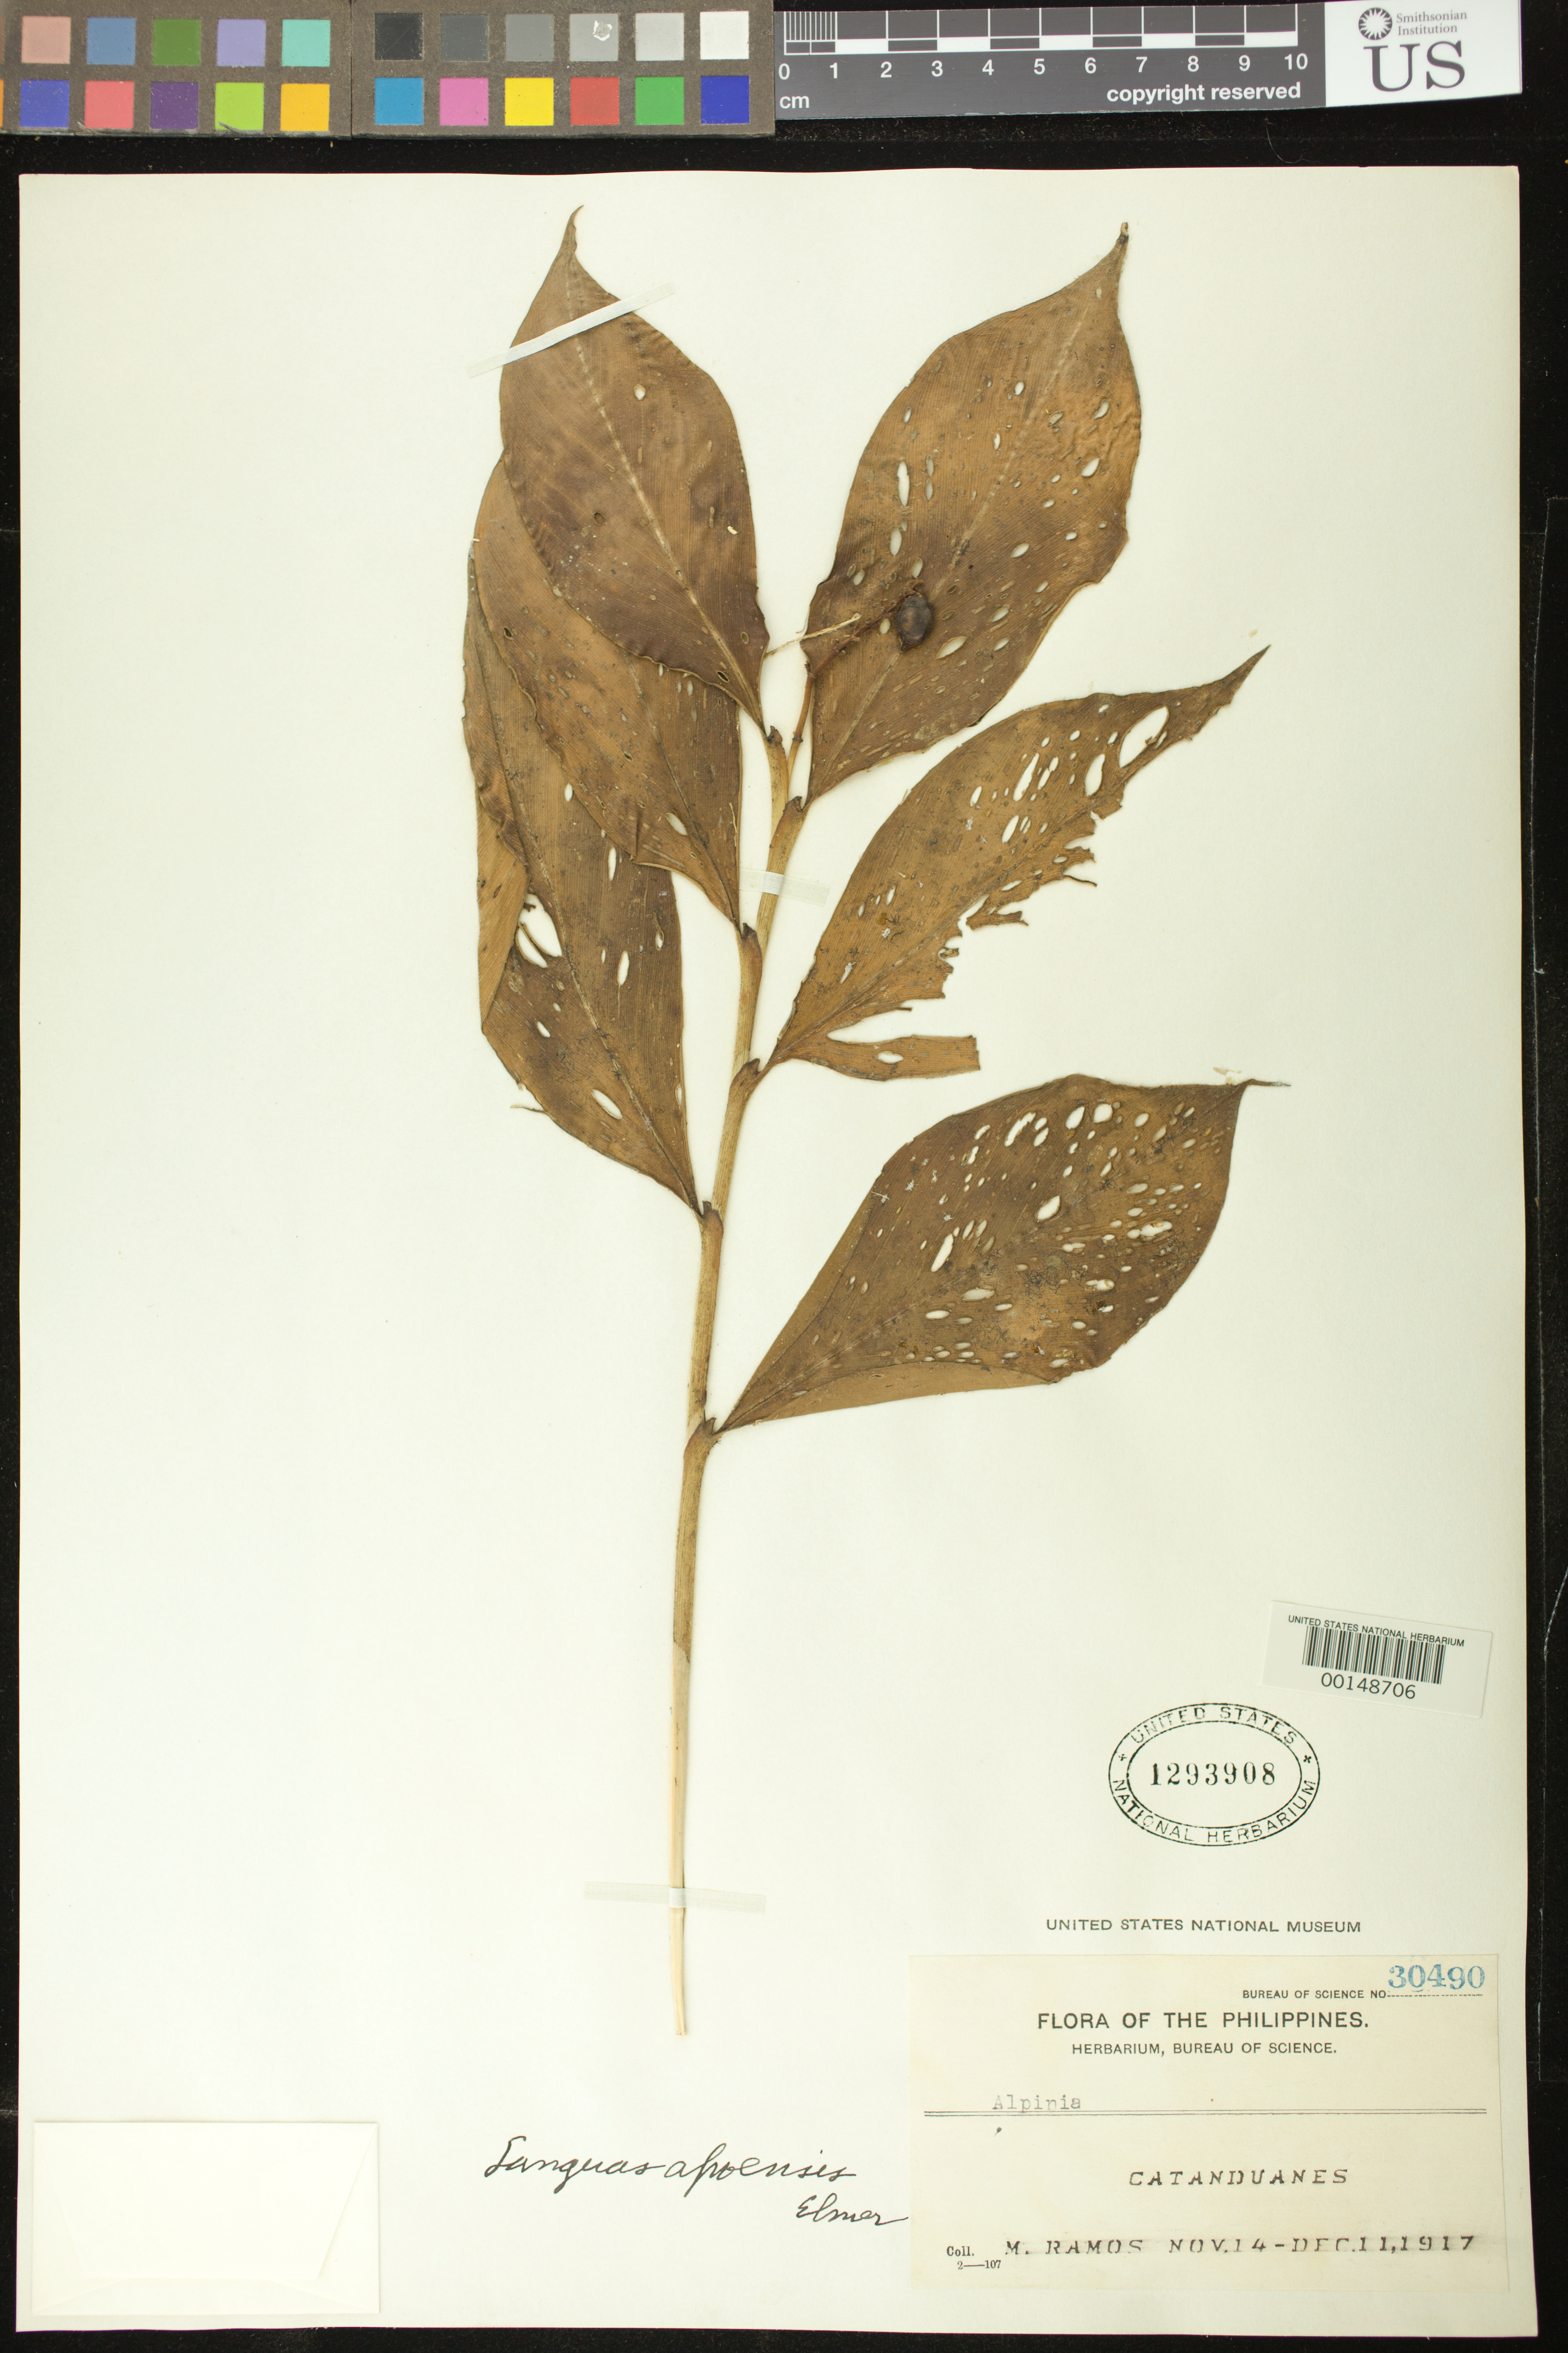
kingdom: Plantae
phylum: Tracheophyta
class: Liliopsida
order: Zingiberales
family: Zingiberaceae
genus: Alpinia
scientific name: Alpinia apoensis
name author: Elmer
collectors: M. Ramos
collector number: Bur. Sci. 30490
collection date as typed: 14 Nov 1917 to 11 Dec 1917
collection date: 1917-11-14/1917-12-11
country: Philippines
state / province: Bicol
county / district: Catanduanes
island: Catanduanes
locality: Catanduanes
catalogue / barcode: US 1293908